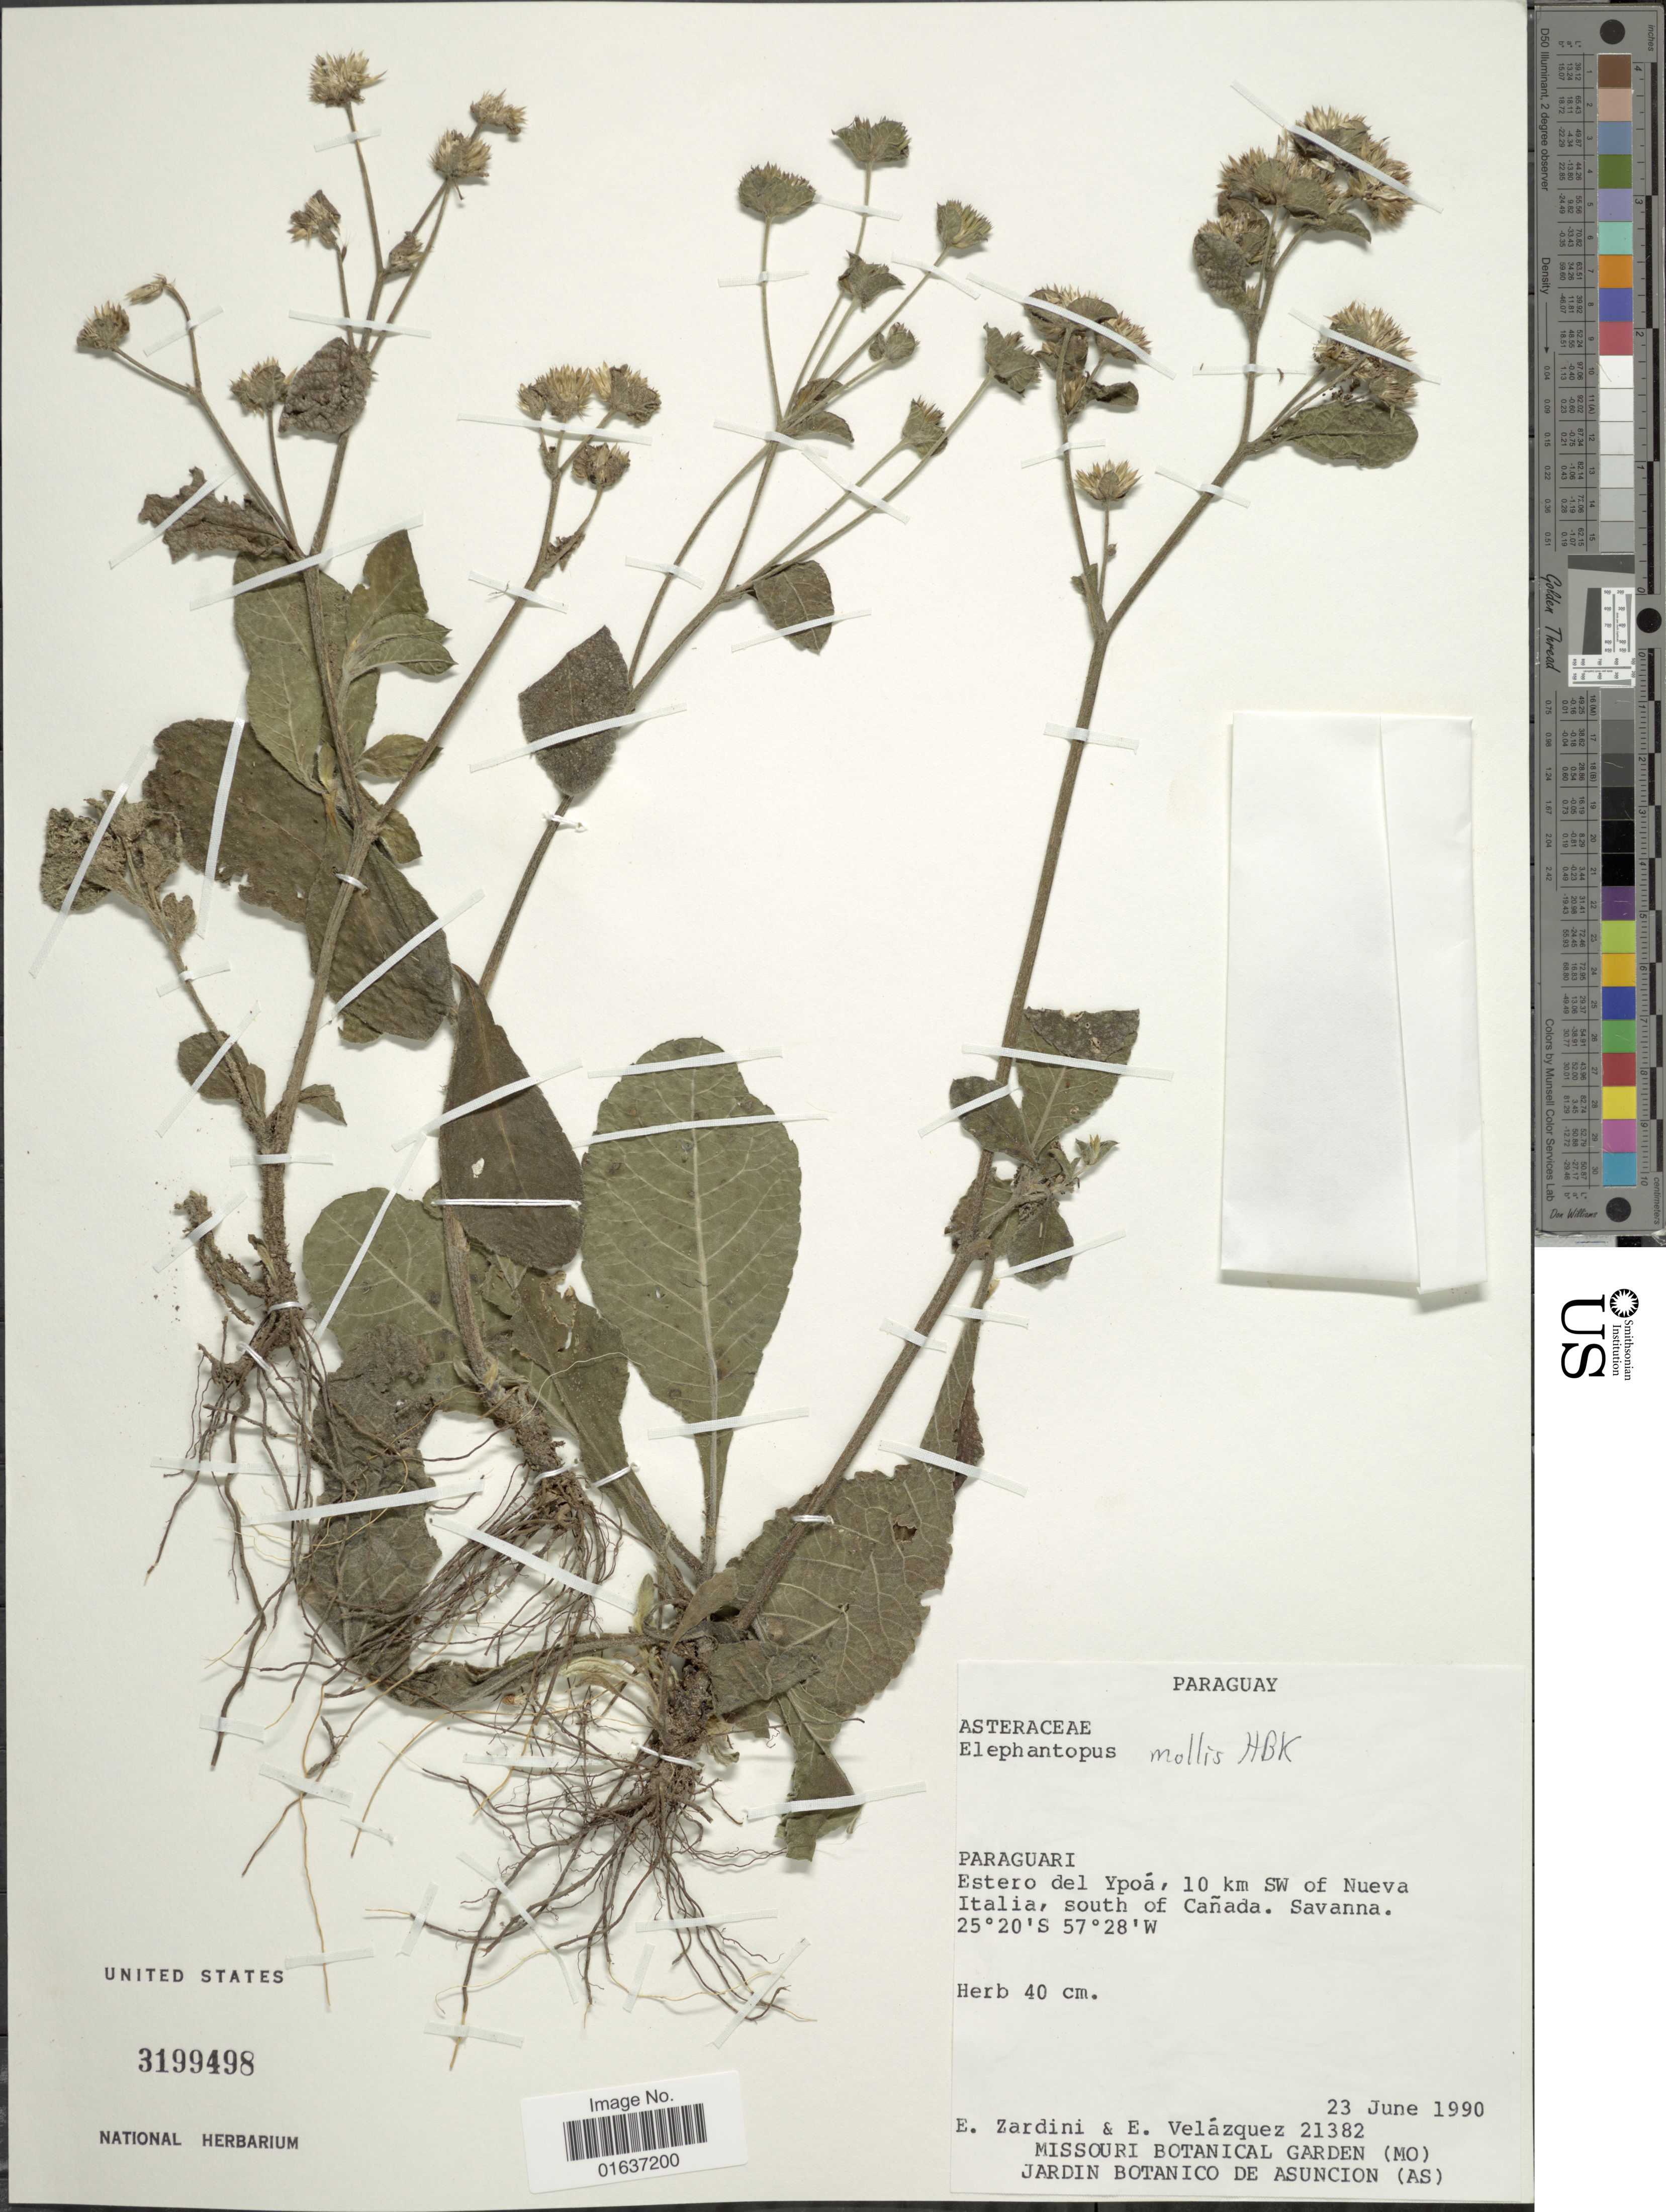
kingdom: Plantae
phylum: Tracheophyta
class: Magnoliopsida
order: Asterales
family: Asteraceae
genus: Elephantopus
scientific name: Elephantopus mollis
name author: Kunth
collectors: E. M. Zardini & E. Velazquez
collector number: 21382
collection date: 1990-06-23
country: Paraguay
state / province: Paraguari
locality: Estero del Ypoá, 10 km SW of Nueva, Italia, south of Cañada, Savanna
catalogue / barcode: US 3199498